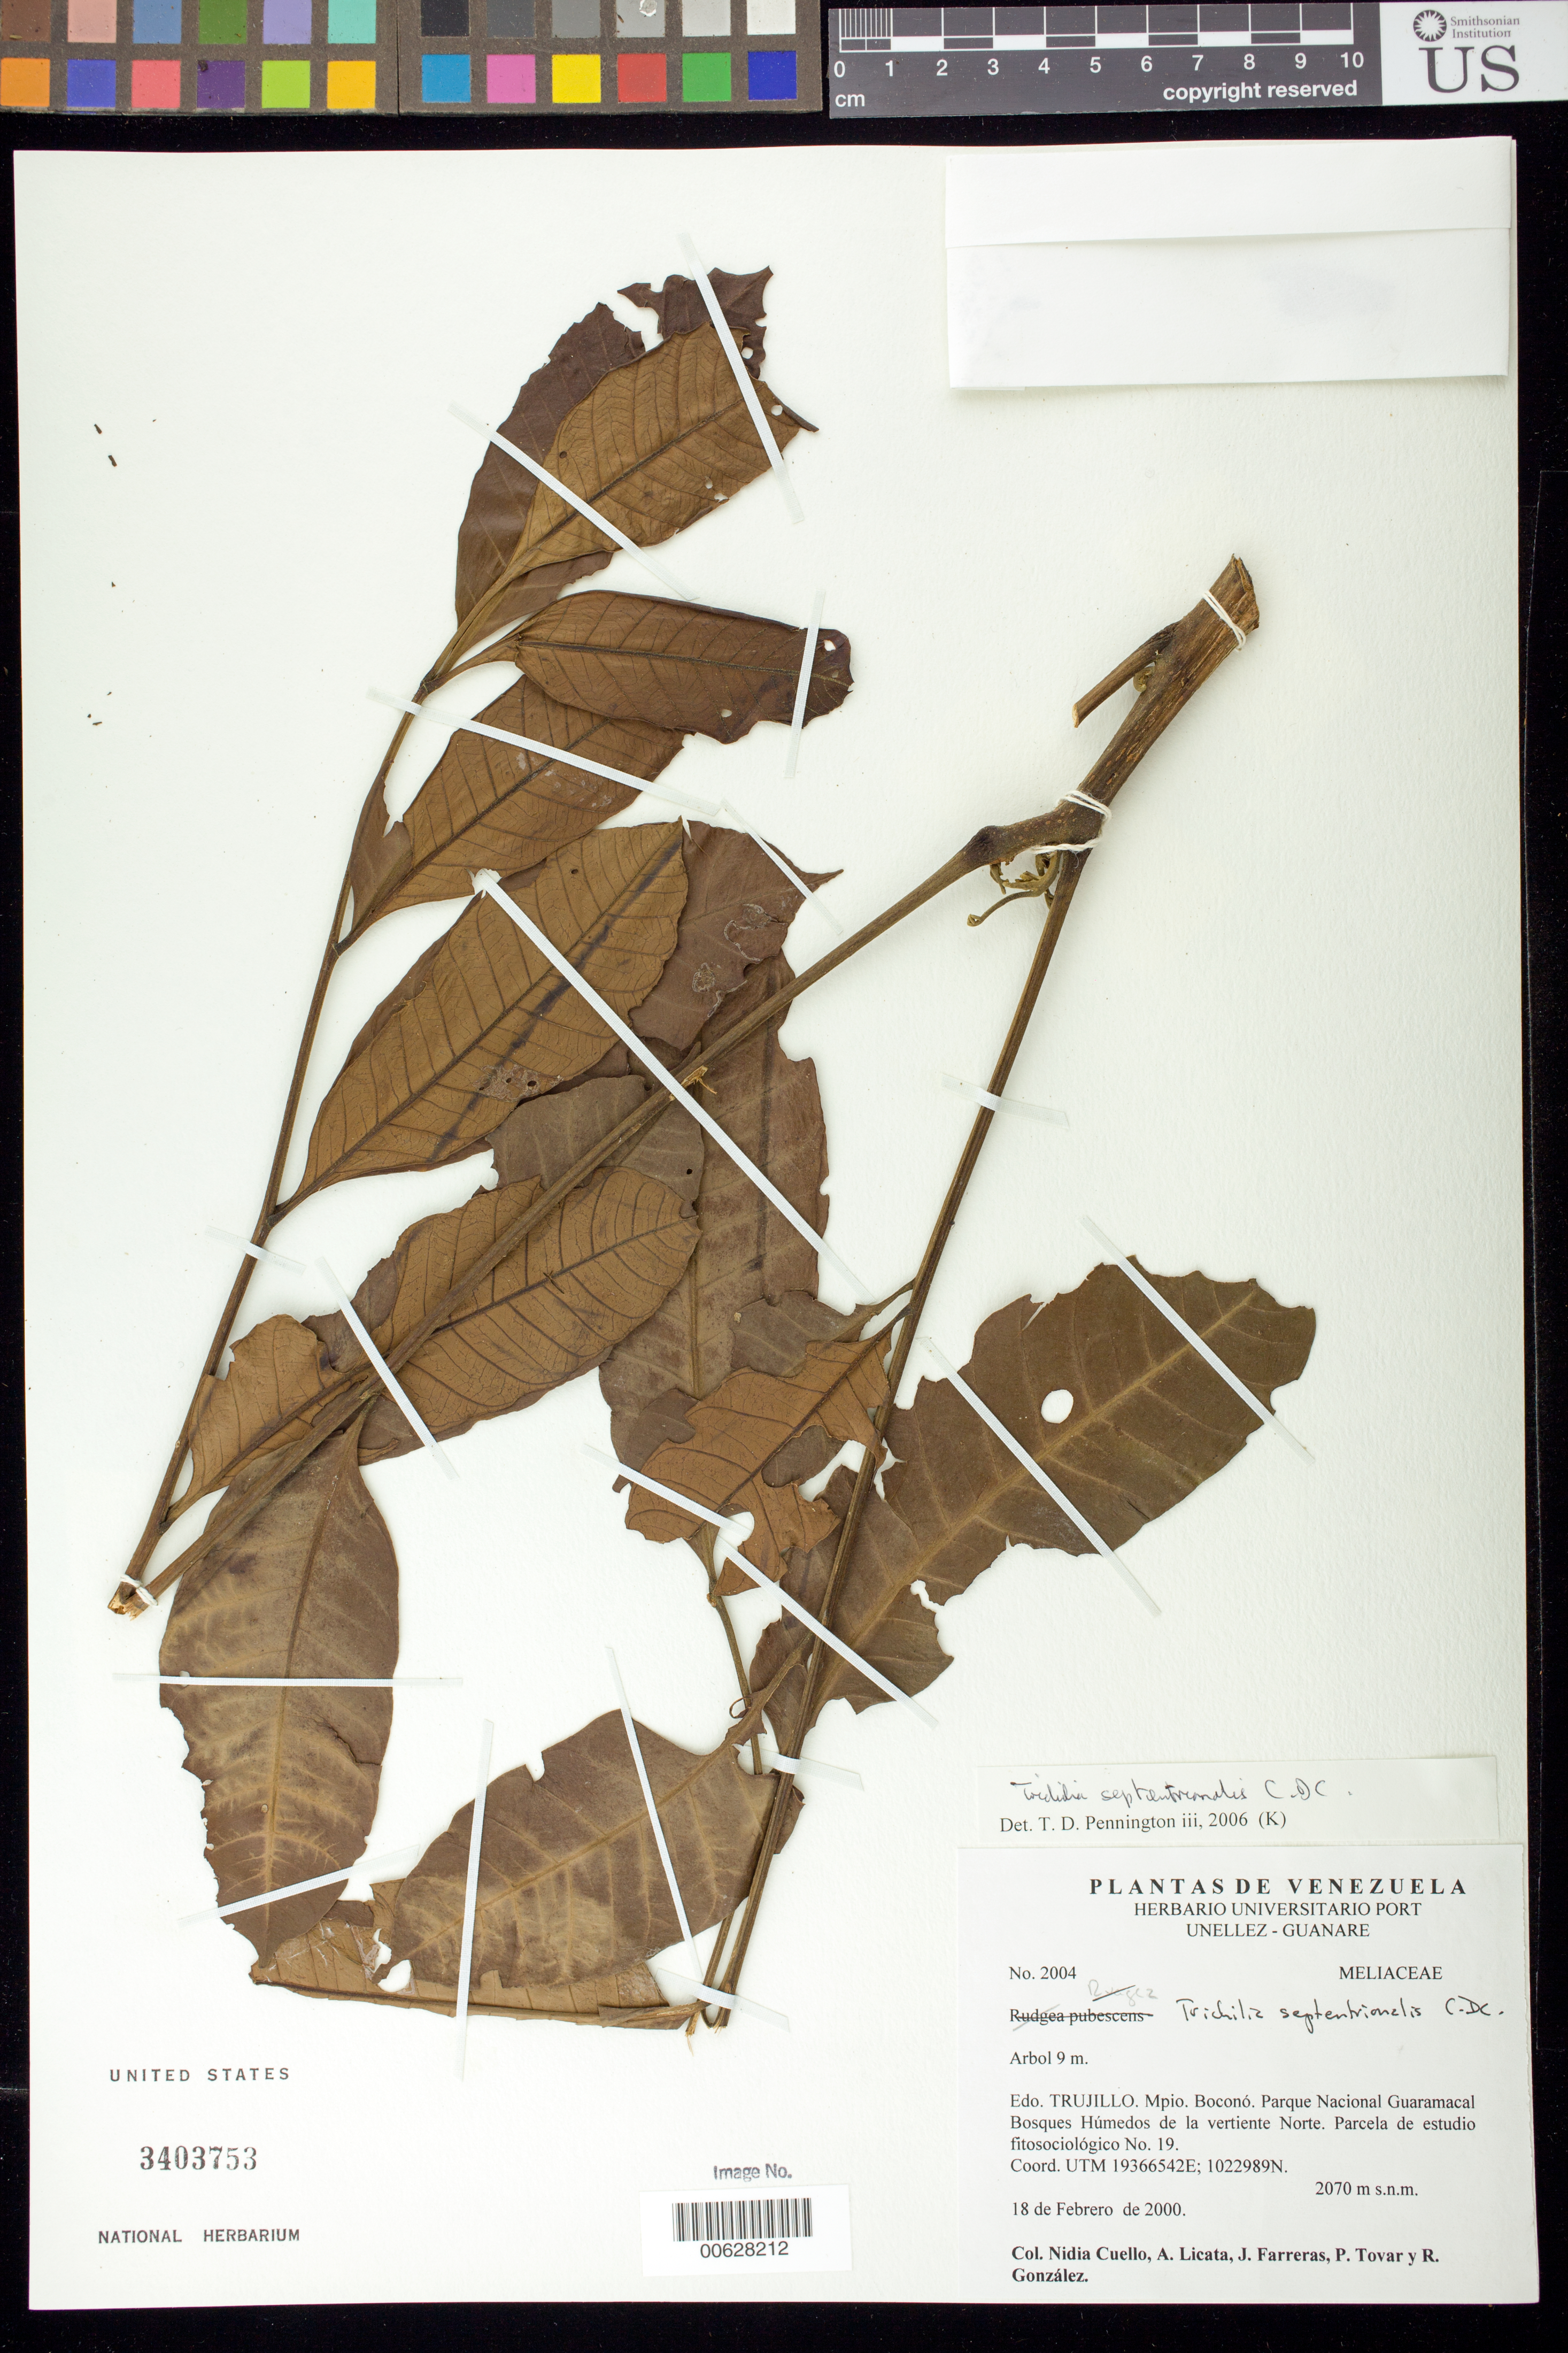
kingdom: Plantae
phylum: Tracheophyta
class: Magnoliopsida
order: Sapindales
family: Meliaceae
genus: Trichilia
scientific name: Trichilia septentrionalis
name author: C. DC.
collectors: N. L. Cuello, A. Licata, J. Farreras, P. Tovar & R. González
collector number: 2004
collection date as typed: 18 Feb 2000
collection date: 2000-02-18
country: Venezuela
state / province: Trujillo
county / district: Boconó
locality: Parque Nacional Guaramacal, vertiente N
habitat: Bosques húmedos.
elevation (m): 2070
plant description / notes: MO, PORT, US, VEN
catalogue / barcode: US 3403753